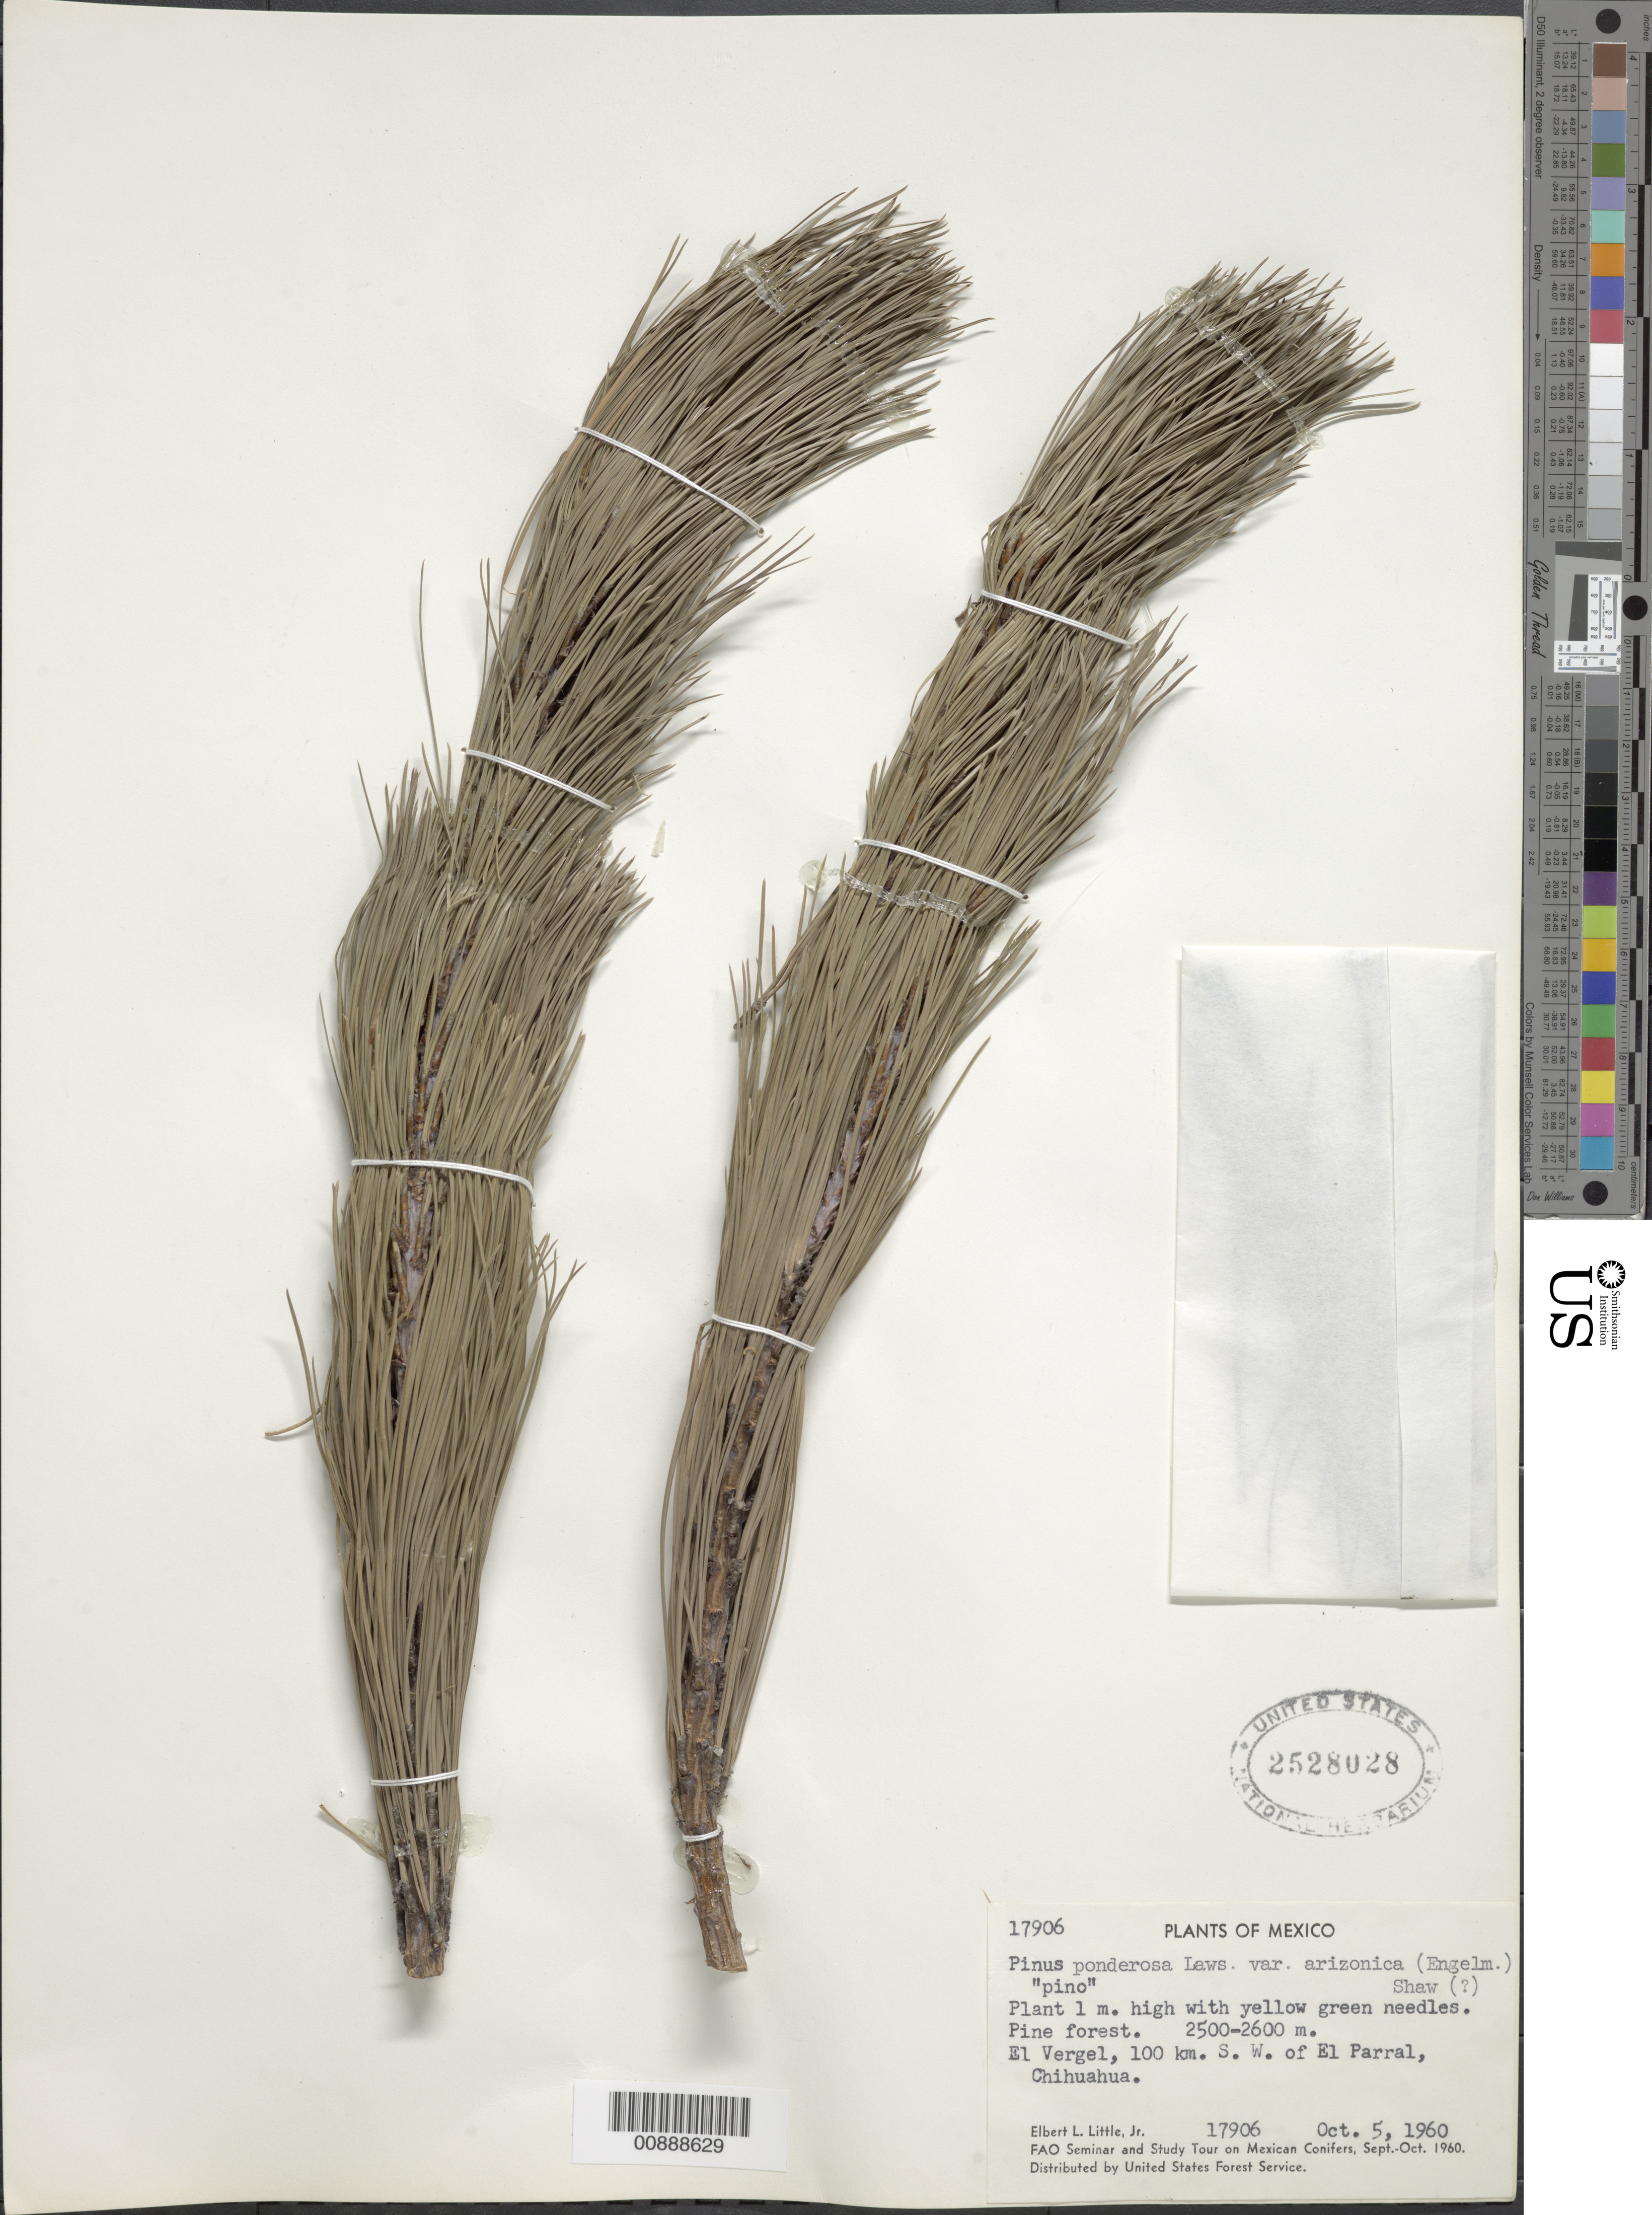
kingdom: Plantae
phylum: Tracheophyta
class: Pinopsida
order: Pinales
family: Pinaceae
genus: Pinus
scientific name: Pinus ponderosa var. arizonica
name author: (Engelm.) Shaw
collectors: E. L. Little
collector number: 17906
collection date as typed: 05 Oct 1960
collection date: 1960-10-05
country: Mexico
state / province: Chihuahua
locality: El Vergel, 100 km SW of El Parral, Chihuahua.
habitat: Pine forest.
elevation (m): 2600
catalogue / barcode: US 2528028